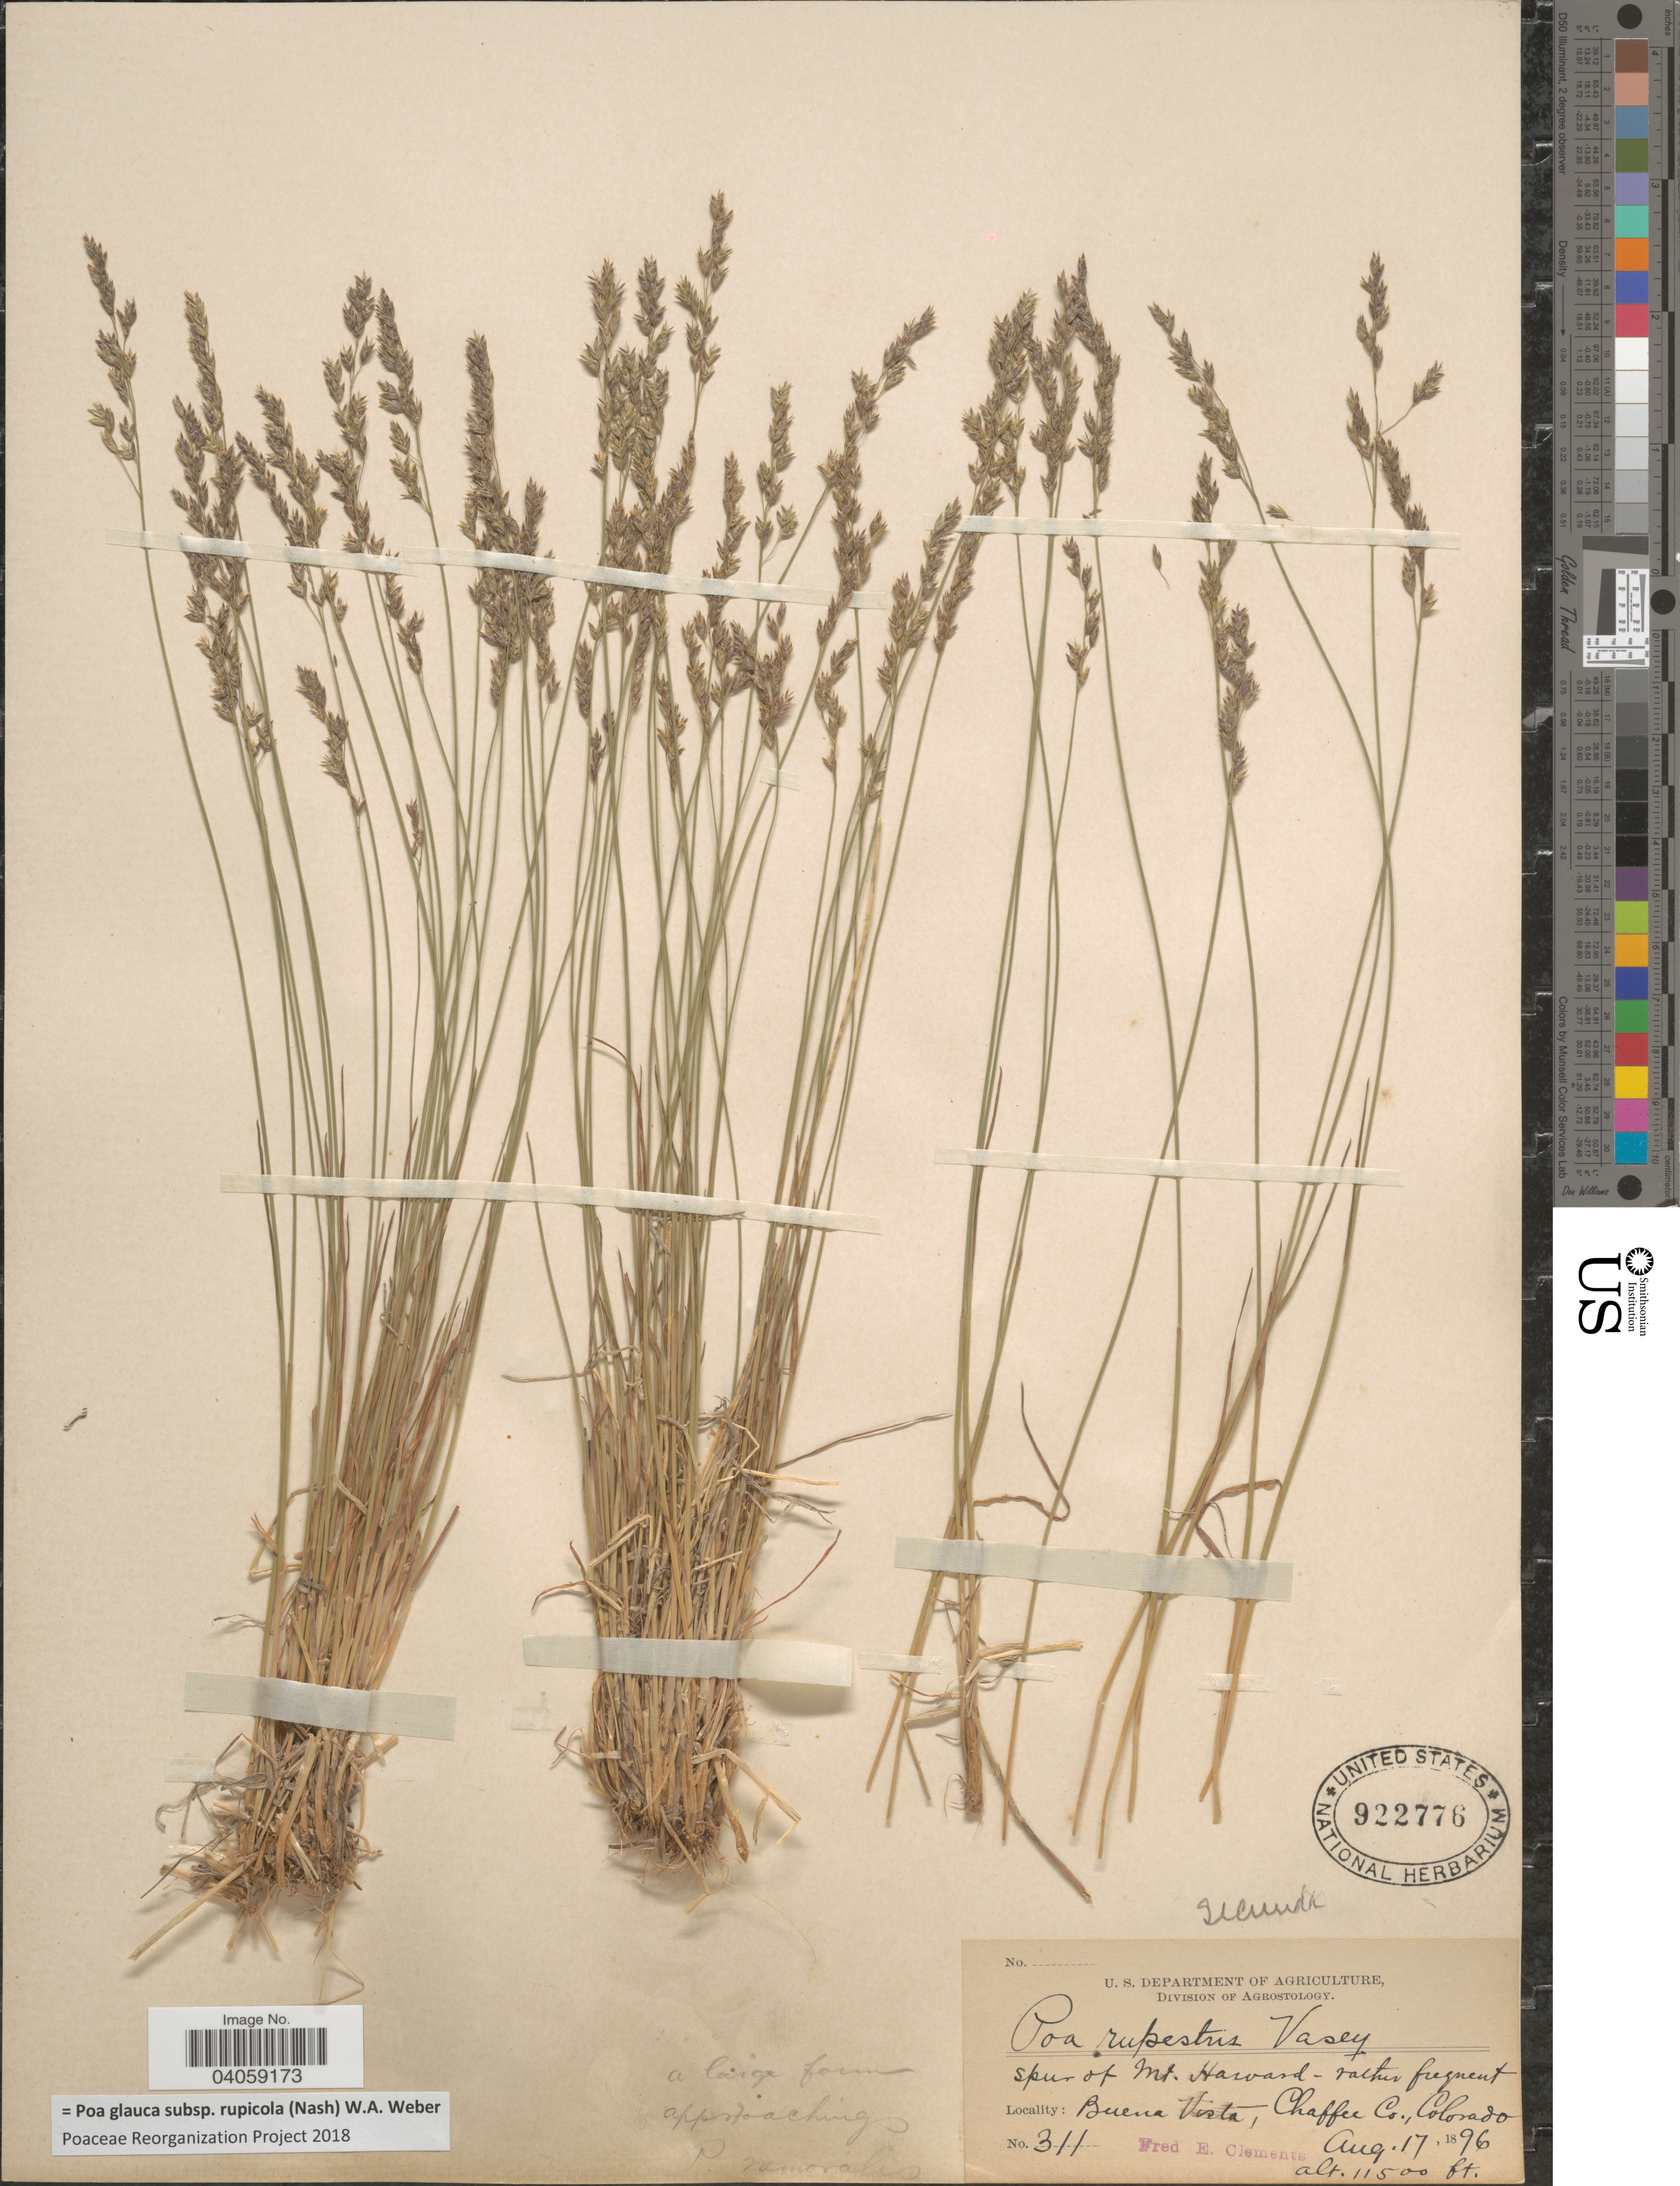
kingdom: Plantae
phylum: Tracheophyta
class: Liliopsida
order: Poales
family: Poaceae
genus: Poa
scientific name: Poa glauca subsp. rupicola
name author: (Nash) W.A. Weber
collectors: F. E. Clements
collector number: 311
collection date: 1896-08-17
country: United States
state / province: Colorado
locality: Spur of Mt. Harvard. Buena Vista, Chaffee Co.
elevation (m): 3505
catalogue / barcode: US 922776